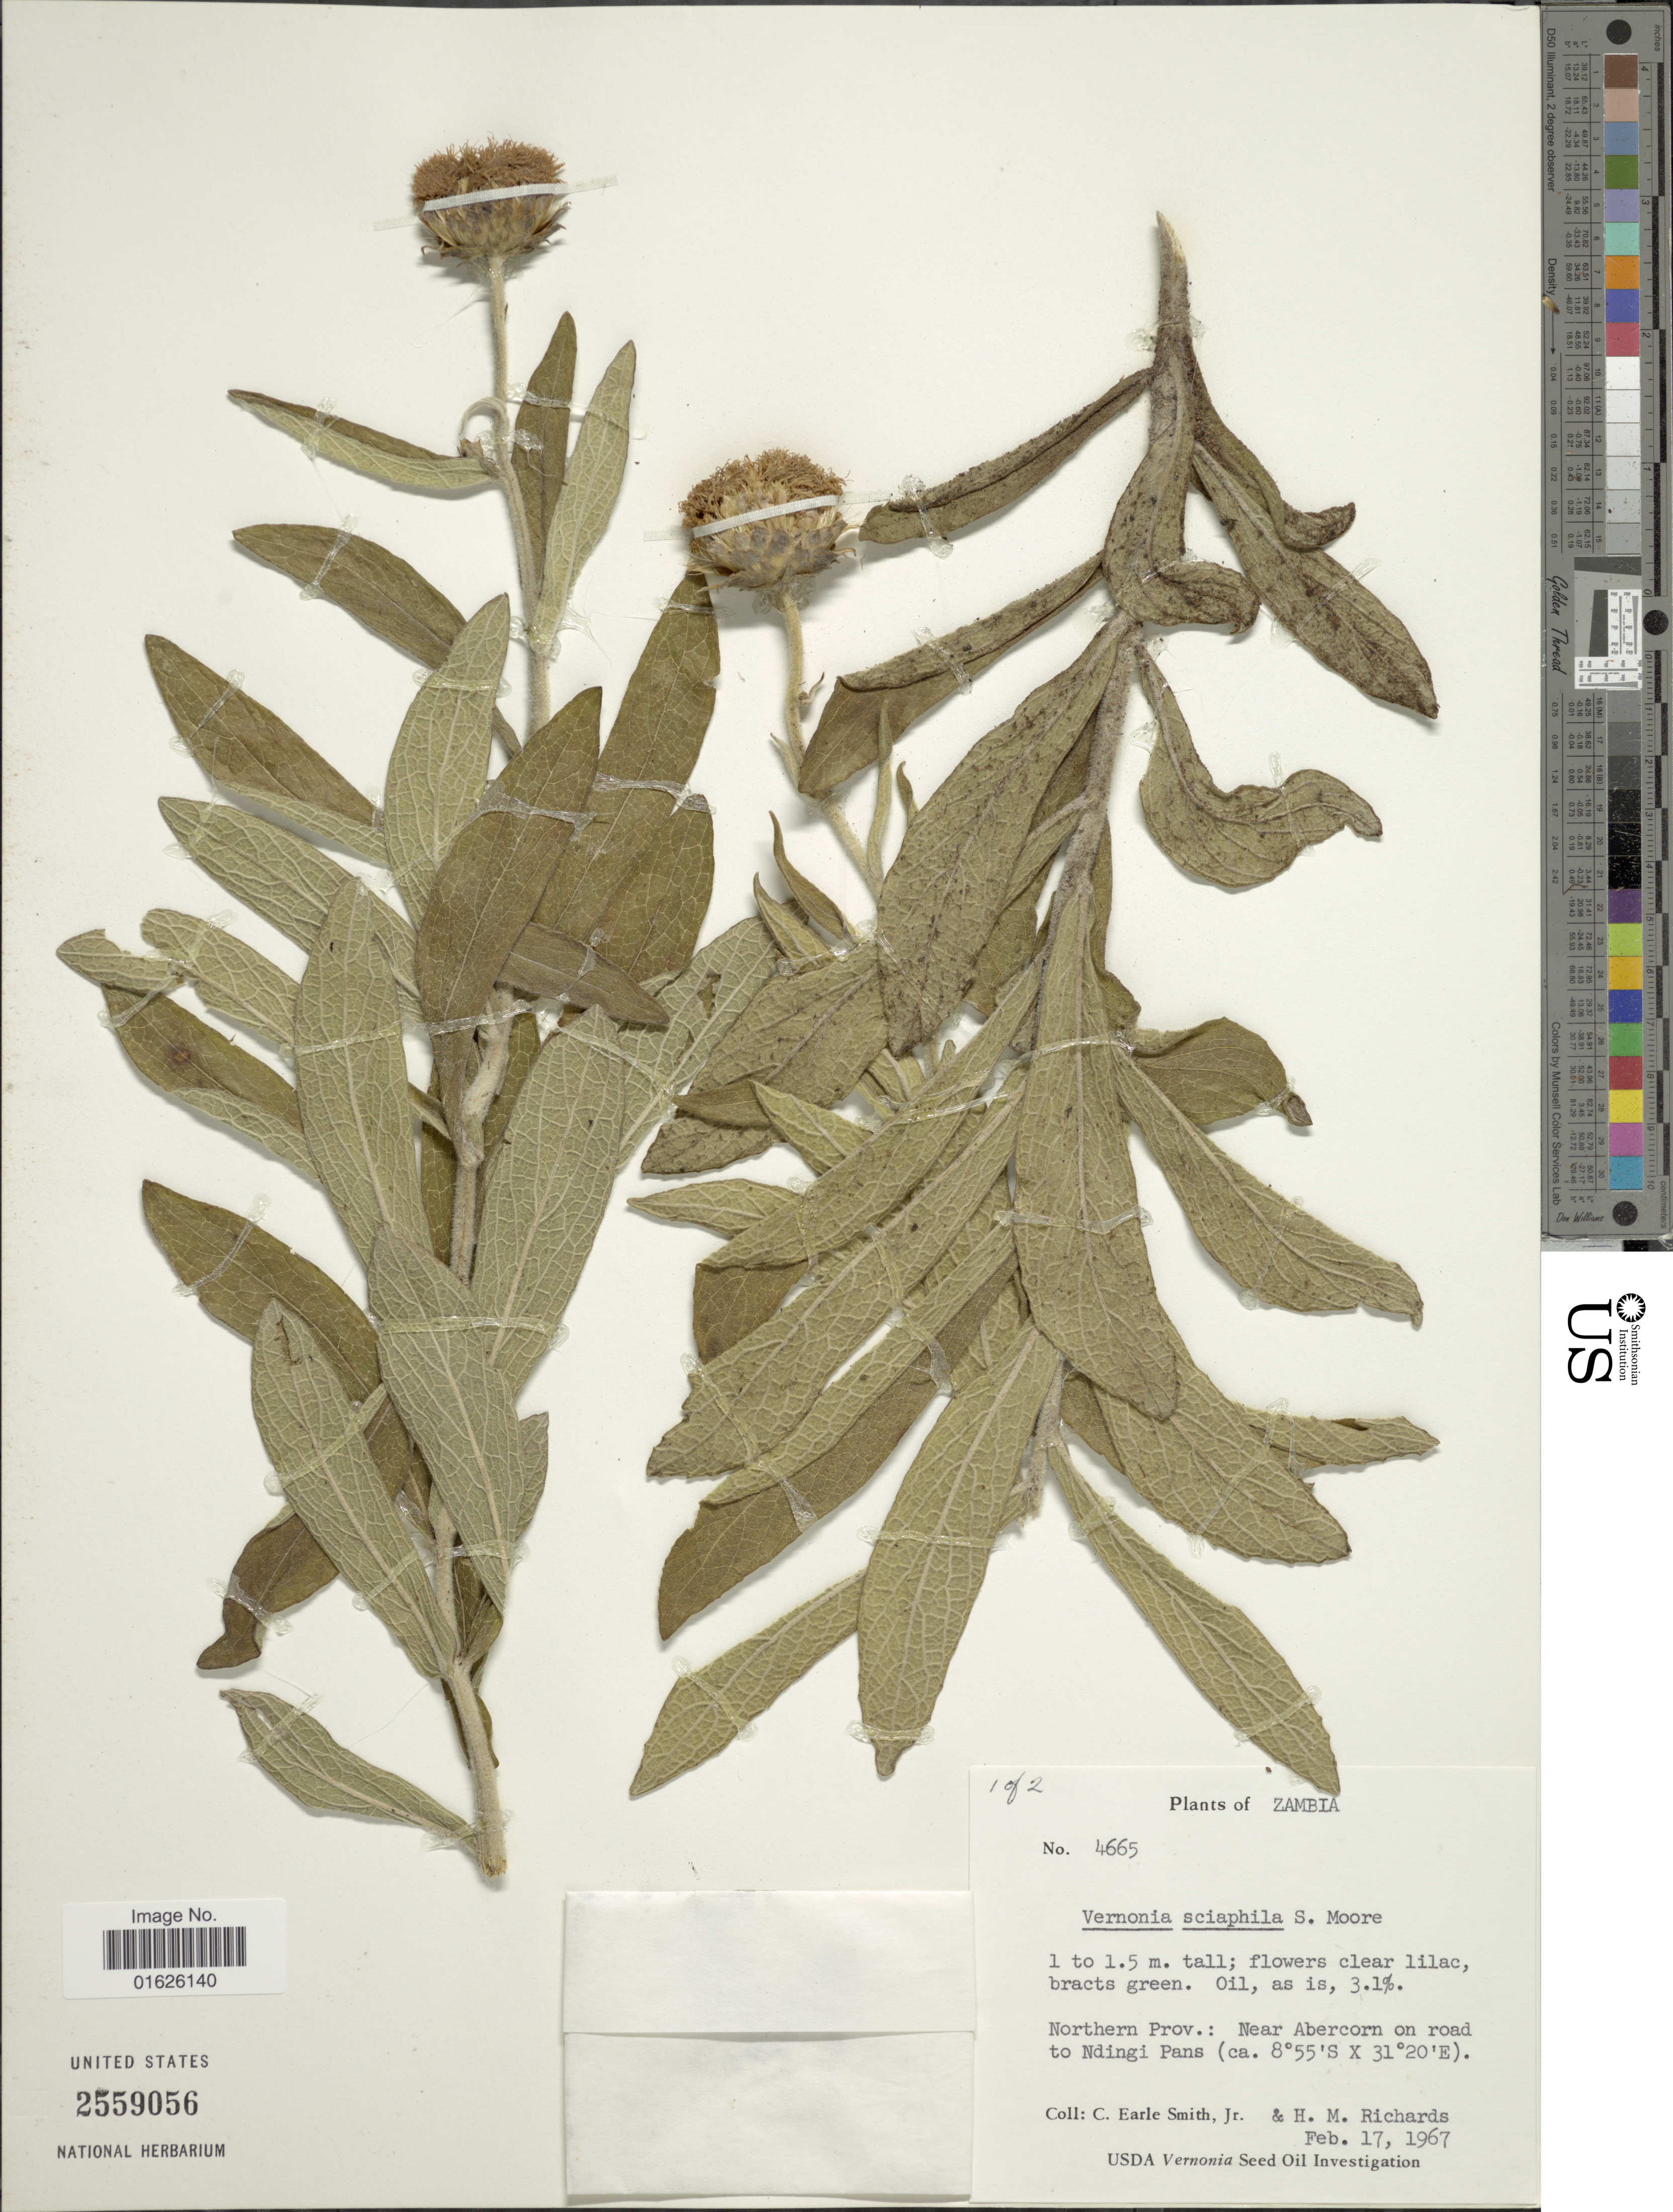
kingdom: Plantae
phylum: Tracheophyta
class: Magnoliopsida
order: Asterales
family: Asteraceae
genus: Vernonella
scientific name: Vernonella luembensis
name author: (De Wild. & Muschl.) H. Rob. & Skvarla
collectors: C. E. Smith Jr. & H. Richards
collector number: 4665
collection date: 1967-02-17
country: Zambia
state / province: Northern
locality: Northern Province.: Near Abercorn on road to Ndingi Pans.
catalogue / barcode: US 2559056